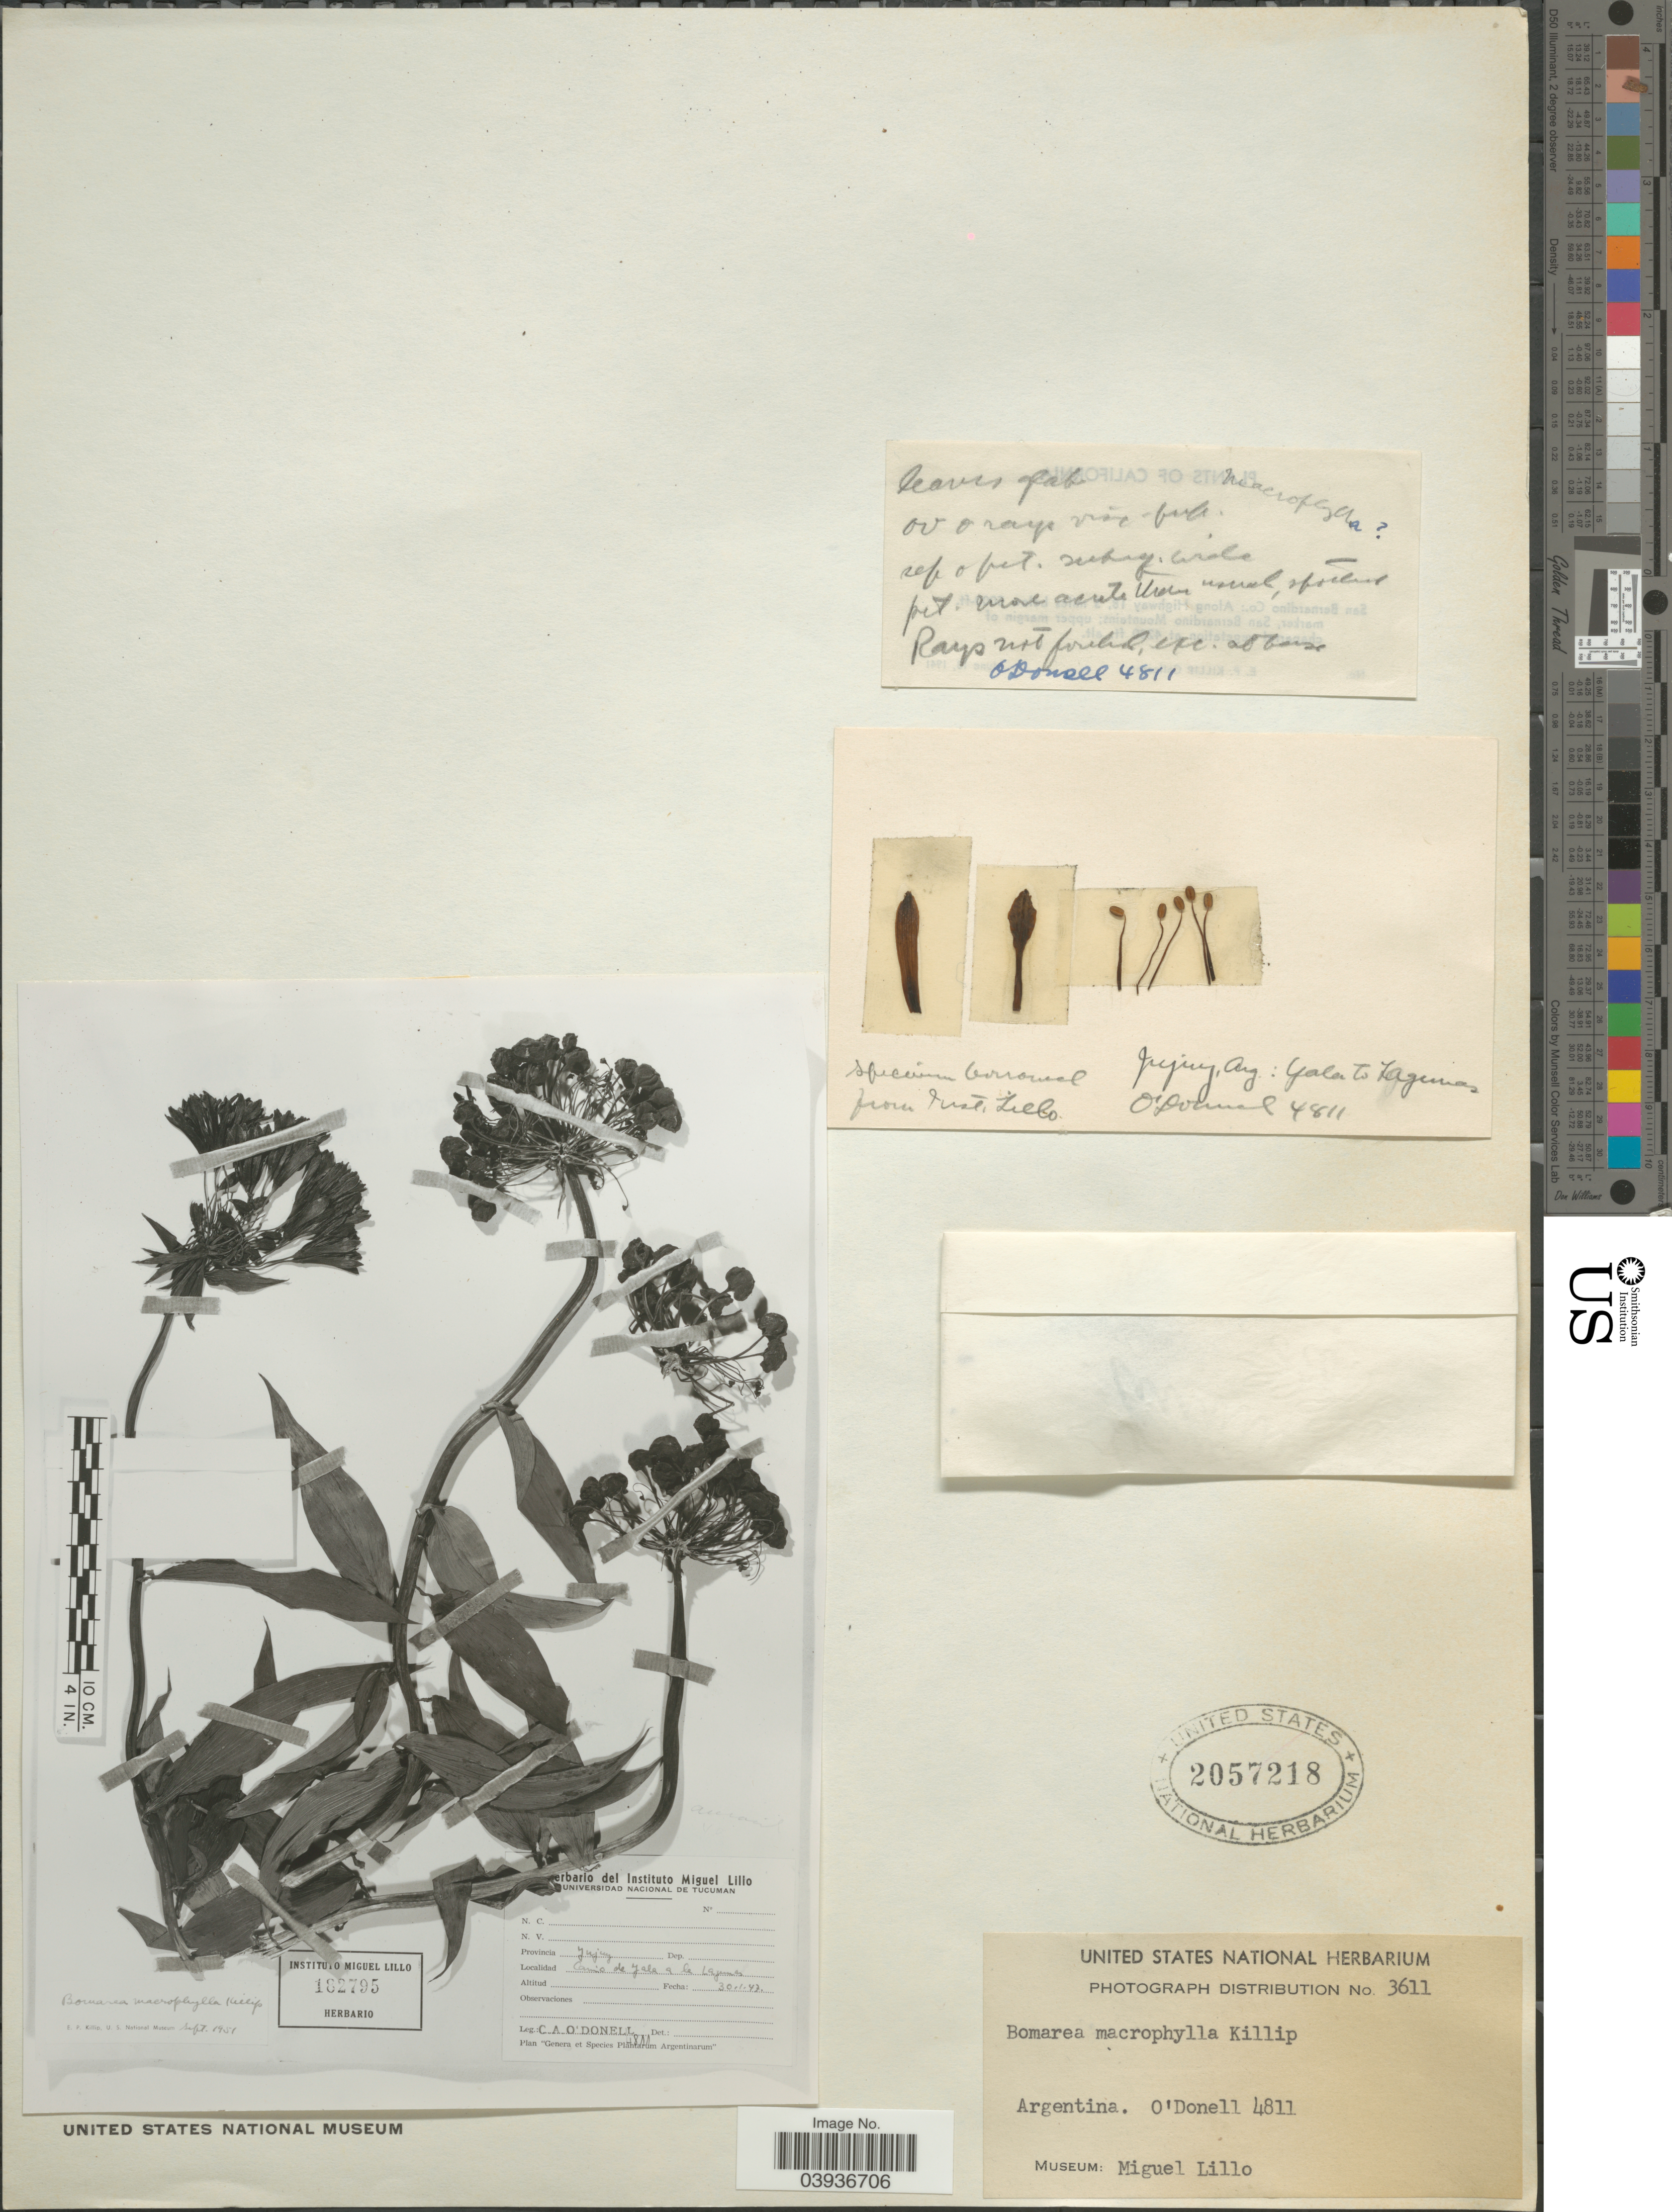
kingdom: Plantae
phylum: Tracheophyta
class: Liliopsida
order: Liliales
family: Alstroemeriaceae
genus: Bomarea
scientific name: Bomarea ovata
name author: (Cav.) Mirb.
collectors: C. A. O'Donell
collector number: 4811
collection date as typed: Transcribed d/m/y: 30/1/47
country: Argentina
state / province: Jujuy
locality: Camino de Jala a le Lagunas.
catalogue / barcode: US 2057218